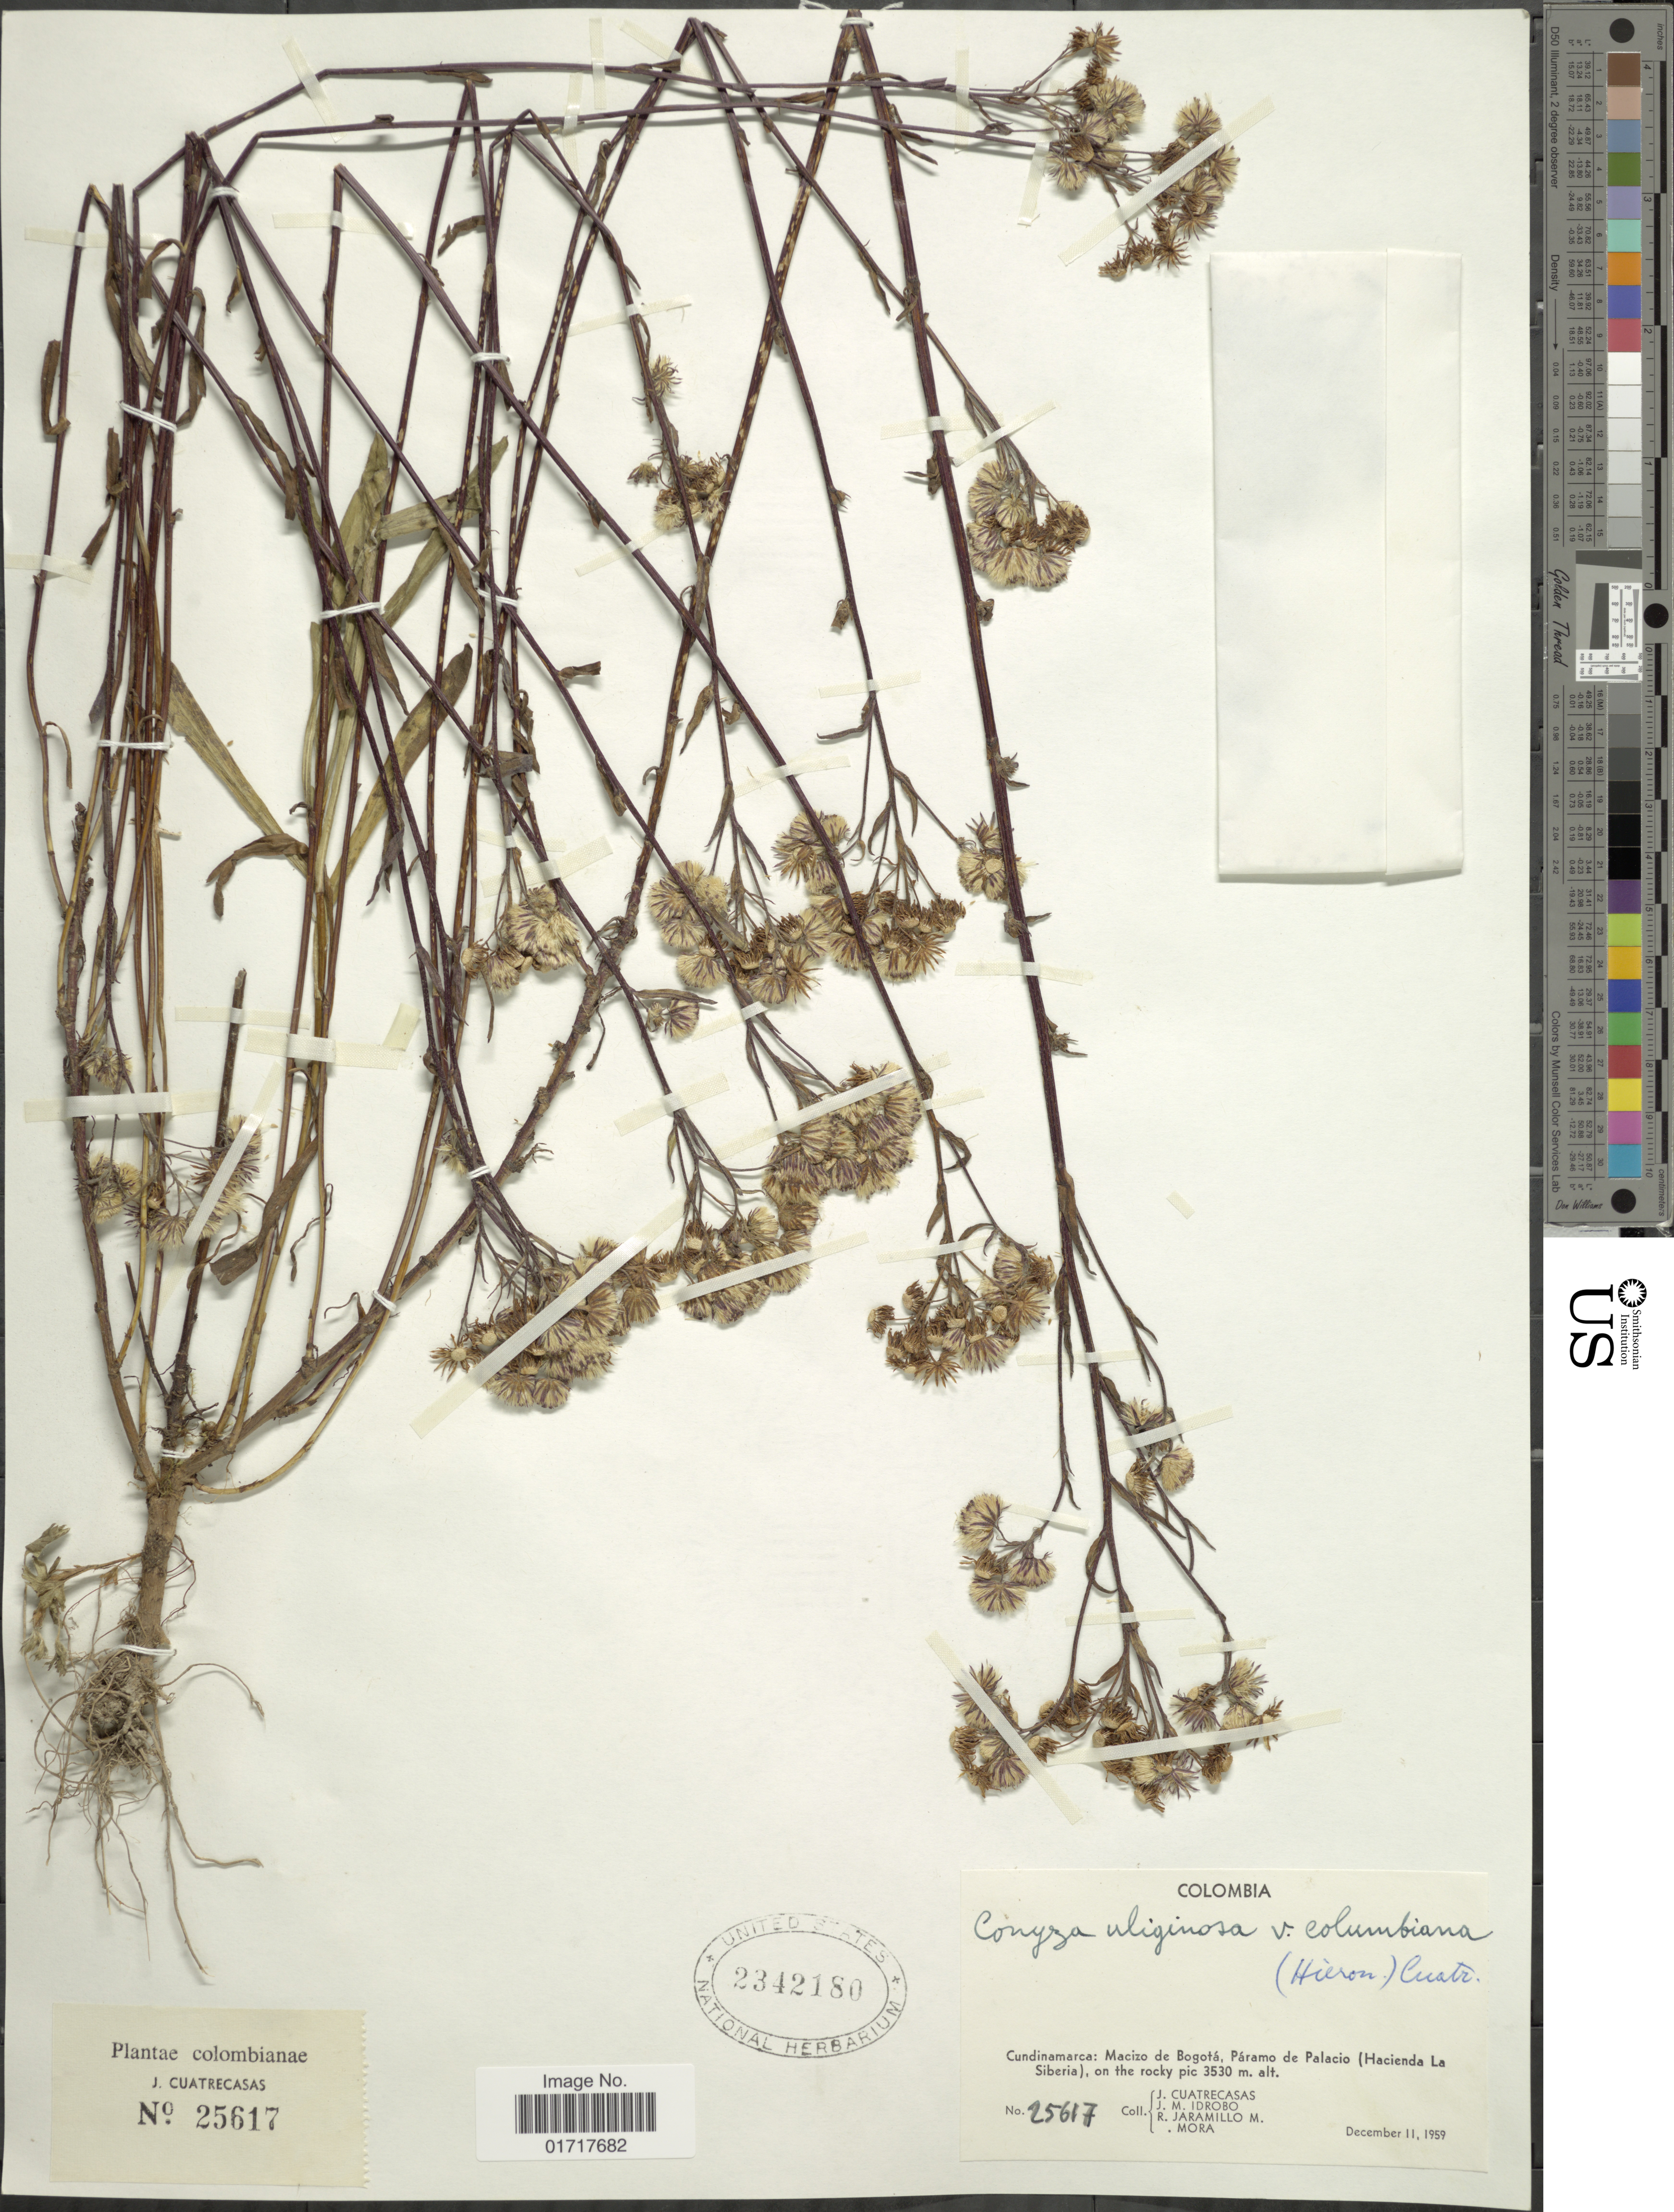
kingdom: Plantae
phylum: Tracheophyta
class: Magnoliopsida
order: Asterales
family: Asteraceae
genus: Conyza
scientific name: Conyza uliginosa var. colimbiana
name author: (Hieron.) Cuatrec.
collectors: J. Cuatrecasas, J. M. Idrobo, R. Jaramillo M. & Mora, --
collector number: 25617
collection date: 1959-12-11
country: Colombia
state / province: Cundinamarca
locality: Cundinamarca: Macizo de Bogota, Paramo de Palacio (Hacienda La Siberia), on the rocky pic.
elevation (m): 3530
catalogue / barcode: US 2342180